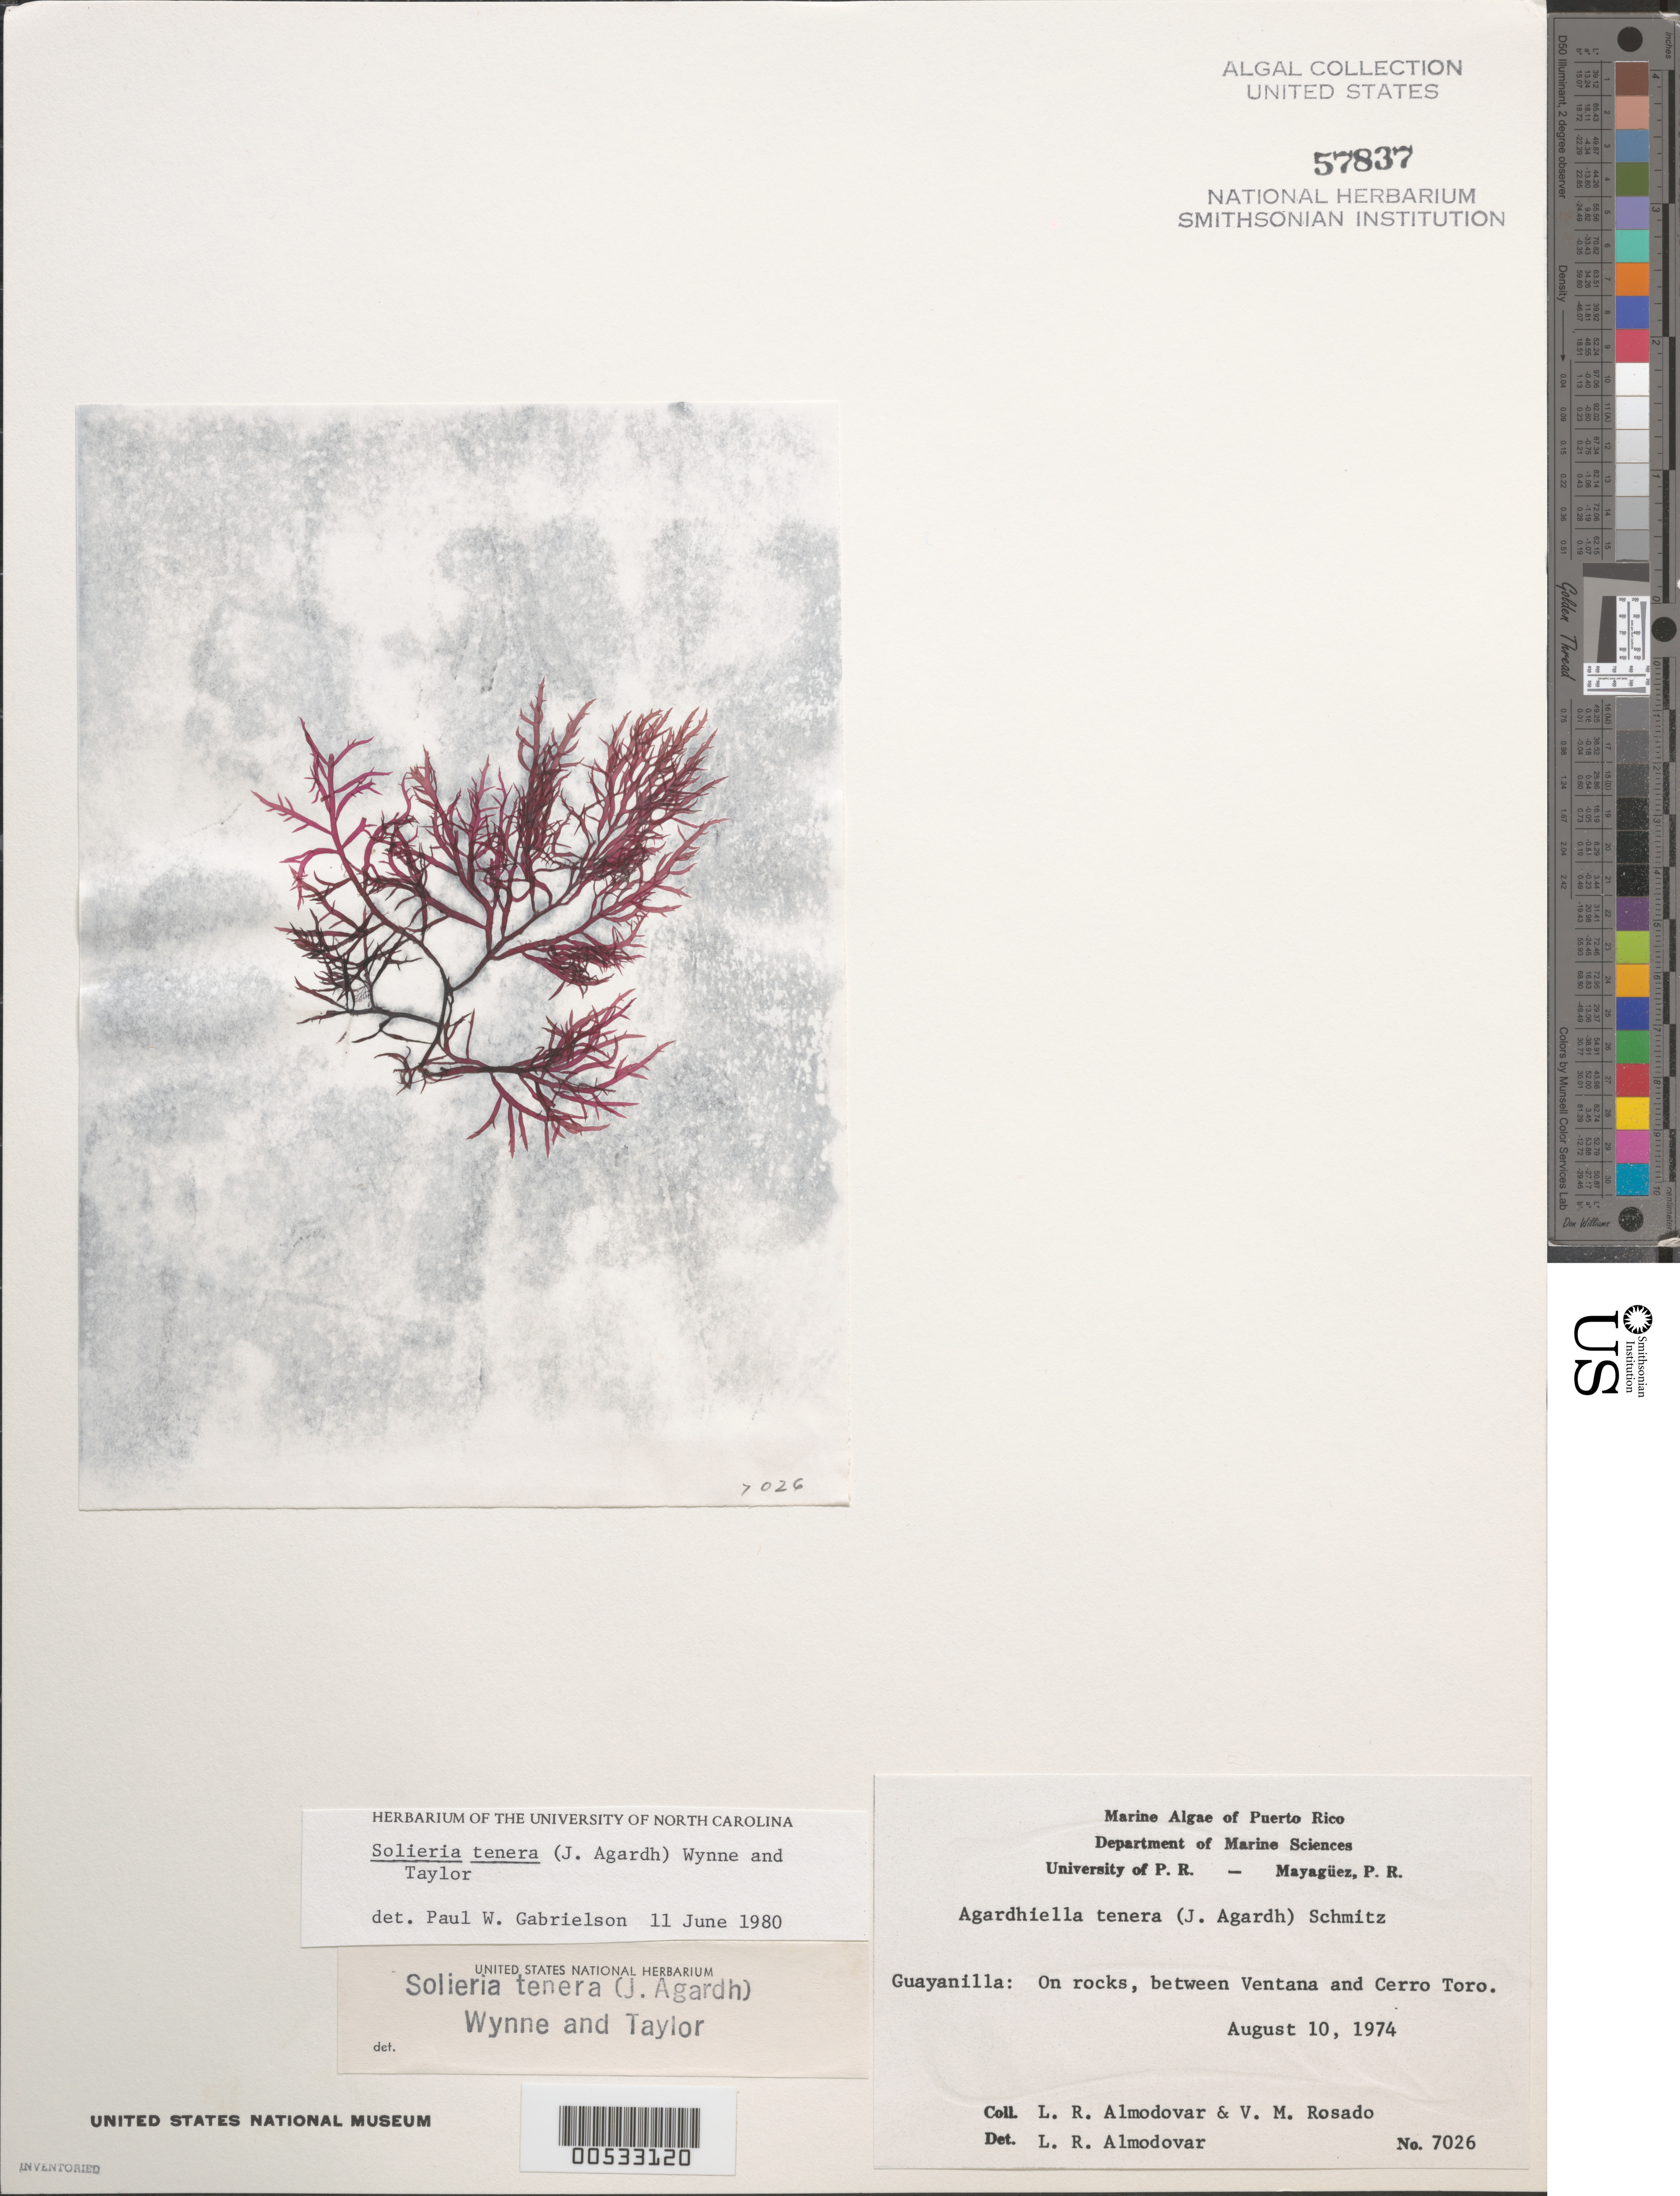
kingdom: Plantae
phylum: Rhodophyta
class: Florideophyceae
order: Gigartinales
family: Solieriaceae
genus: Solieria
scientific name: Solieria filiformis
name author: (Kütz.) P.W. Gabrielson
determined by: Algae name updating Project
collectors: L. Almodovar & V. Rosado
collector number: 7026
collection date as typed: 10 Aug 1974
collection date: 1974-08-10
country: Puerto Rico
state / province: Guayanilla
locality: Between ventana and cerro toro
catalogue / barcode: US 57837